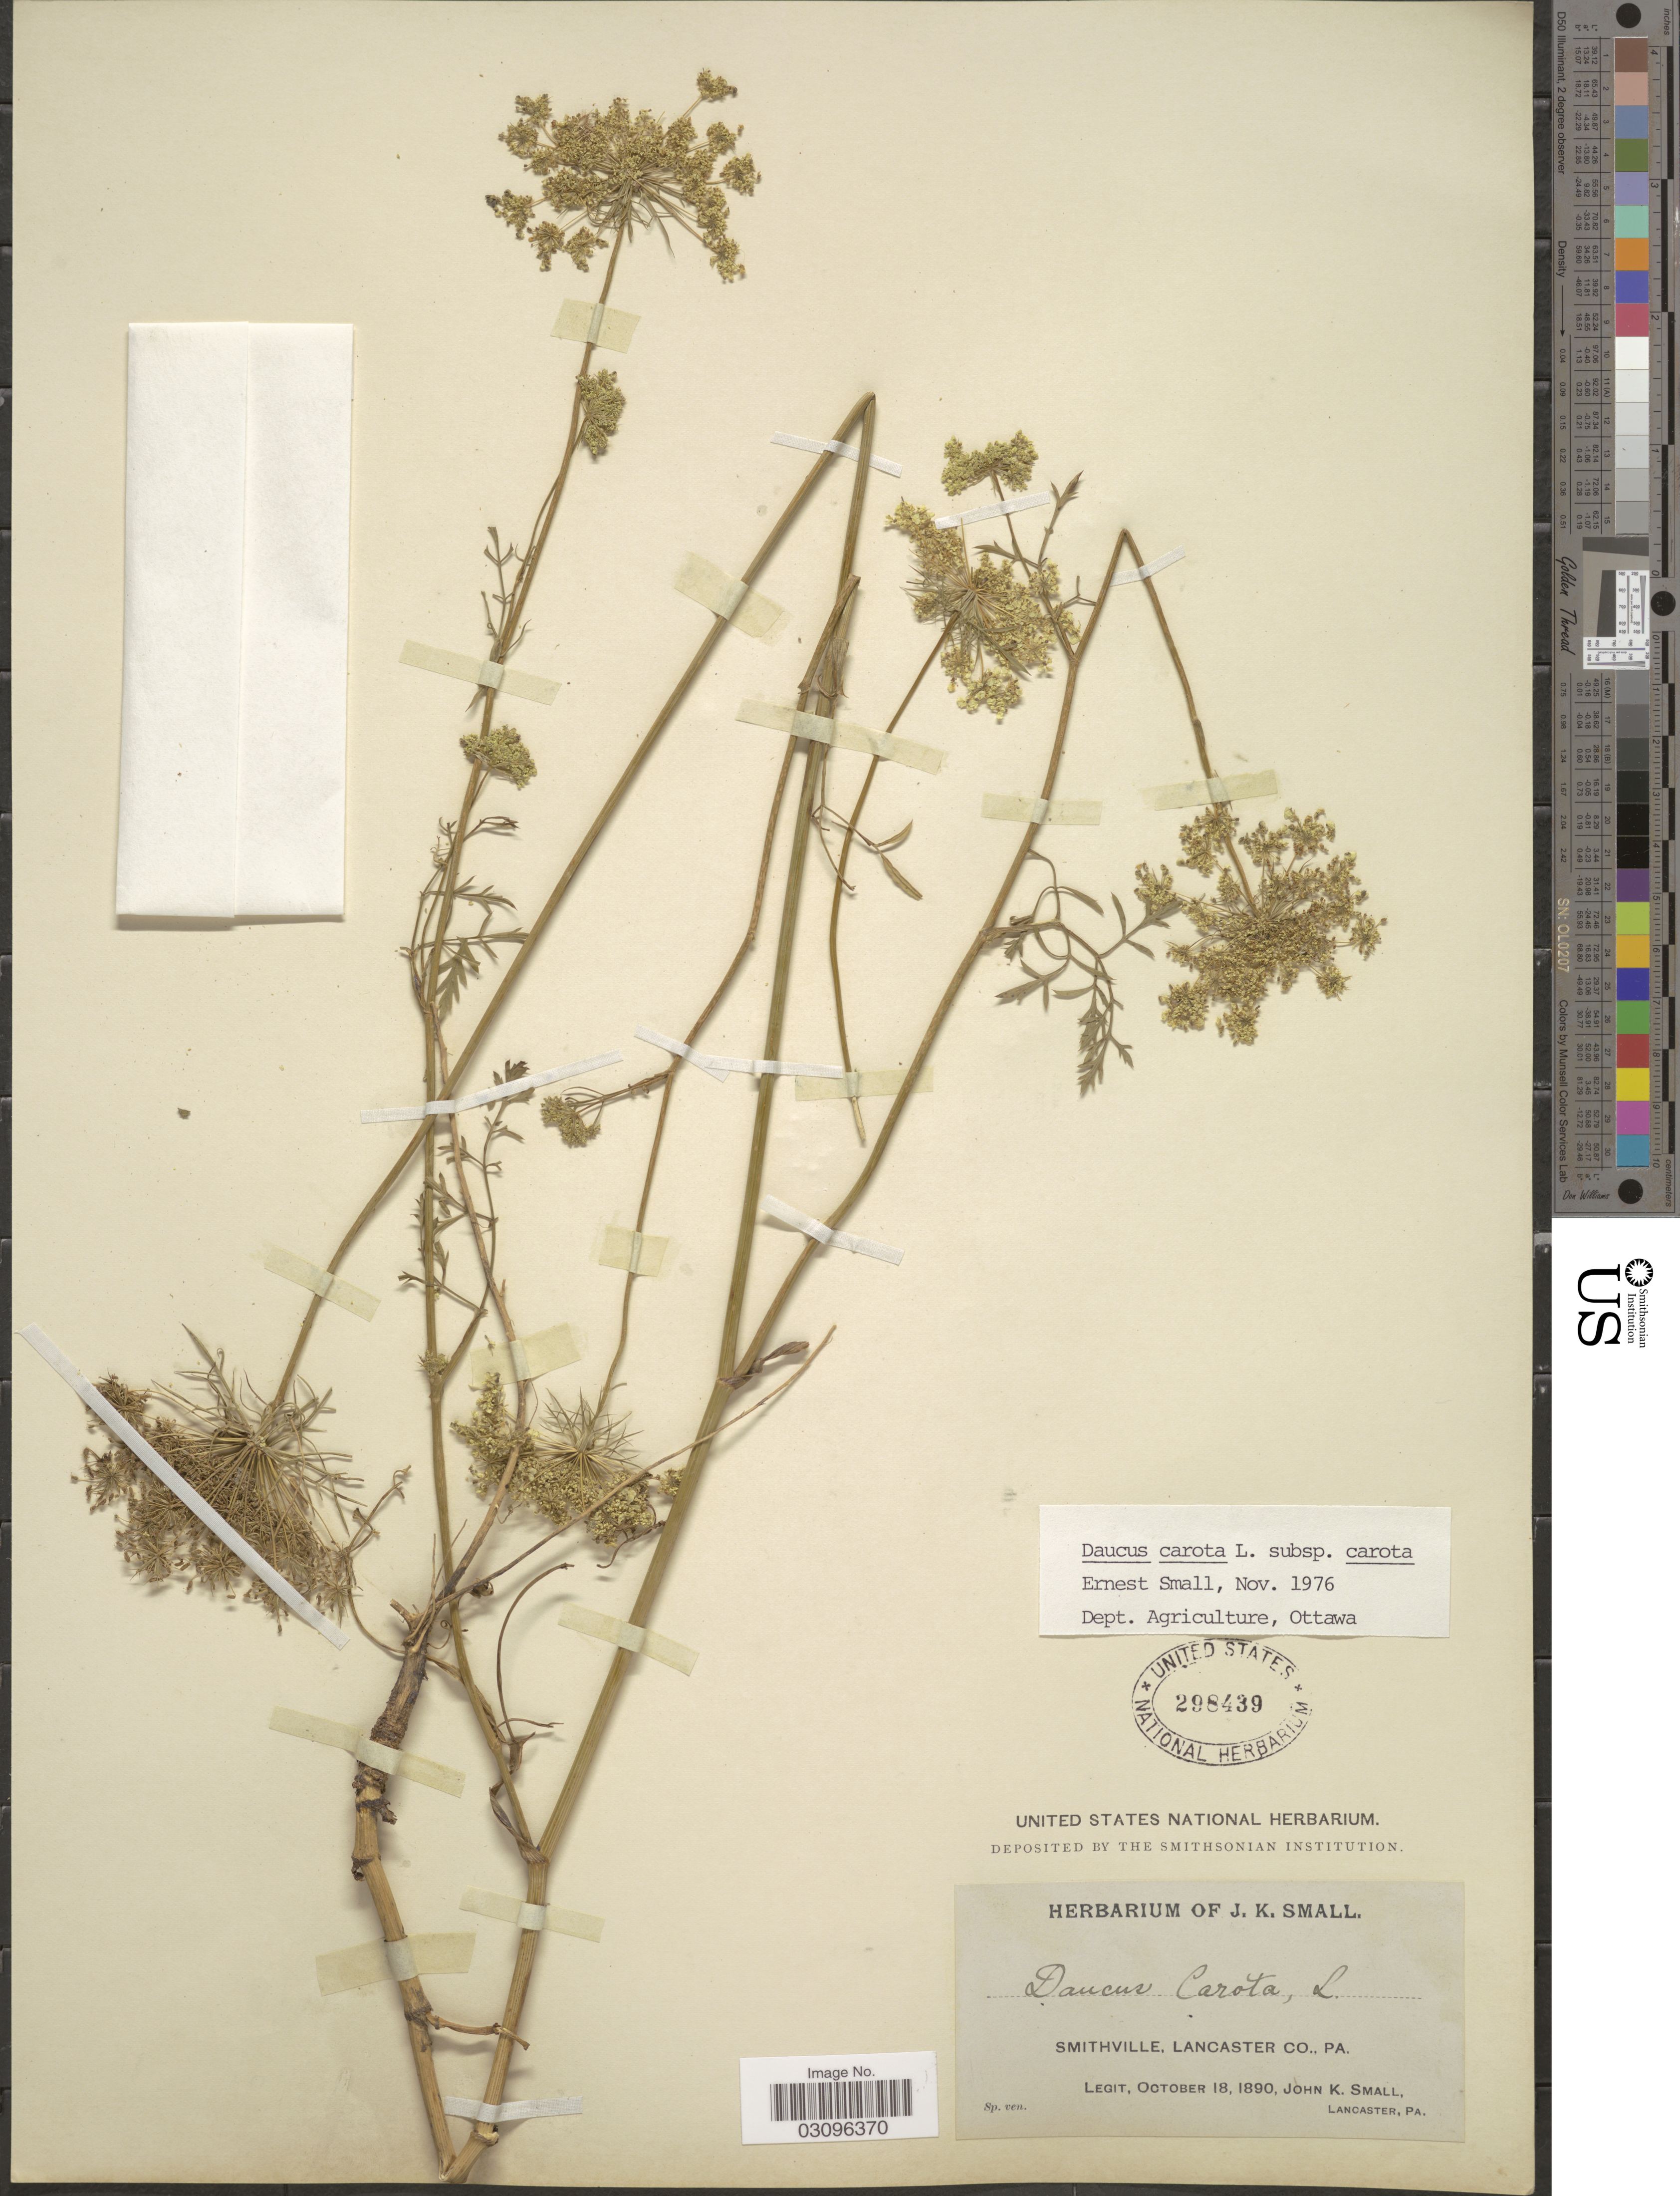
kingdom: Plantae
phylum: Tracheophyta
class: Magnoliopsida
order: Apiales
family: Apiaceae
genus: Daucus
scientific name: Daucus carota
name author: L.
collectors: J. K. Small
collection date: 1890-10-18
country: United States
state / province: Pennsylvania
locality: Smithville, Lancaster Co., Pa.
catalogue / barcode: US 298439